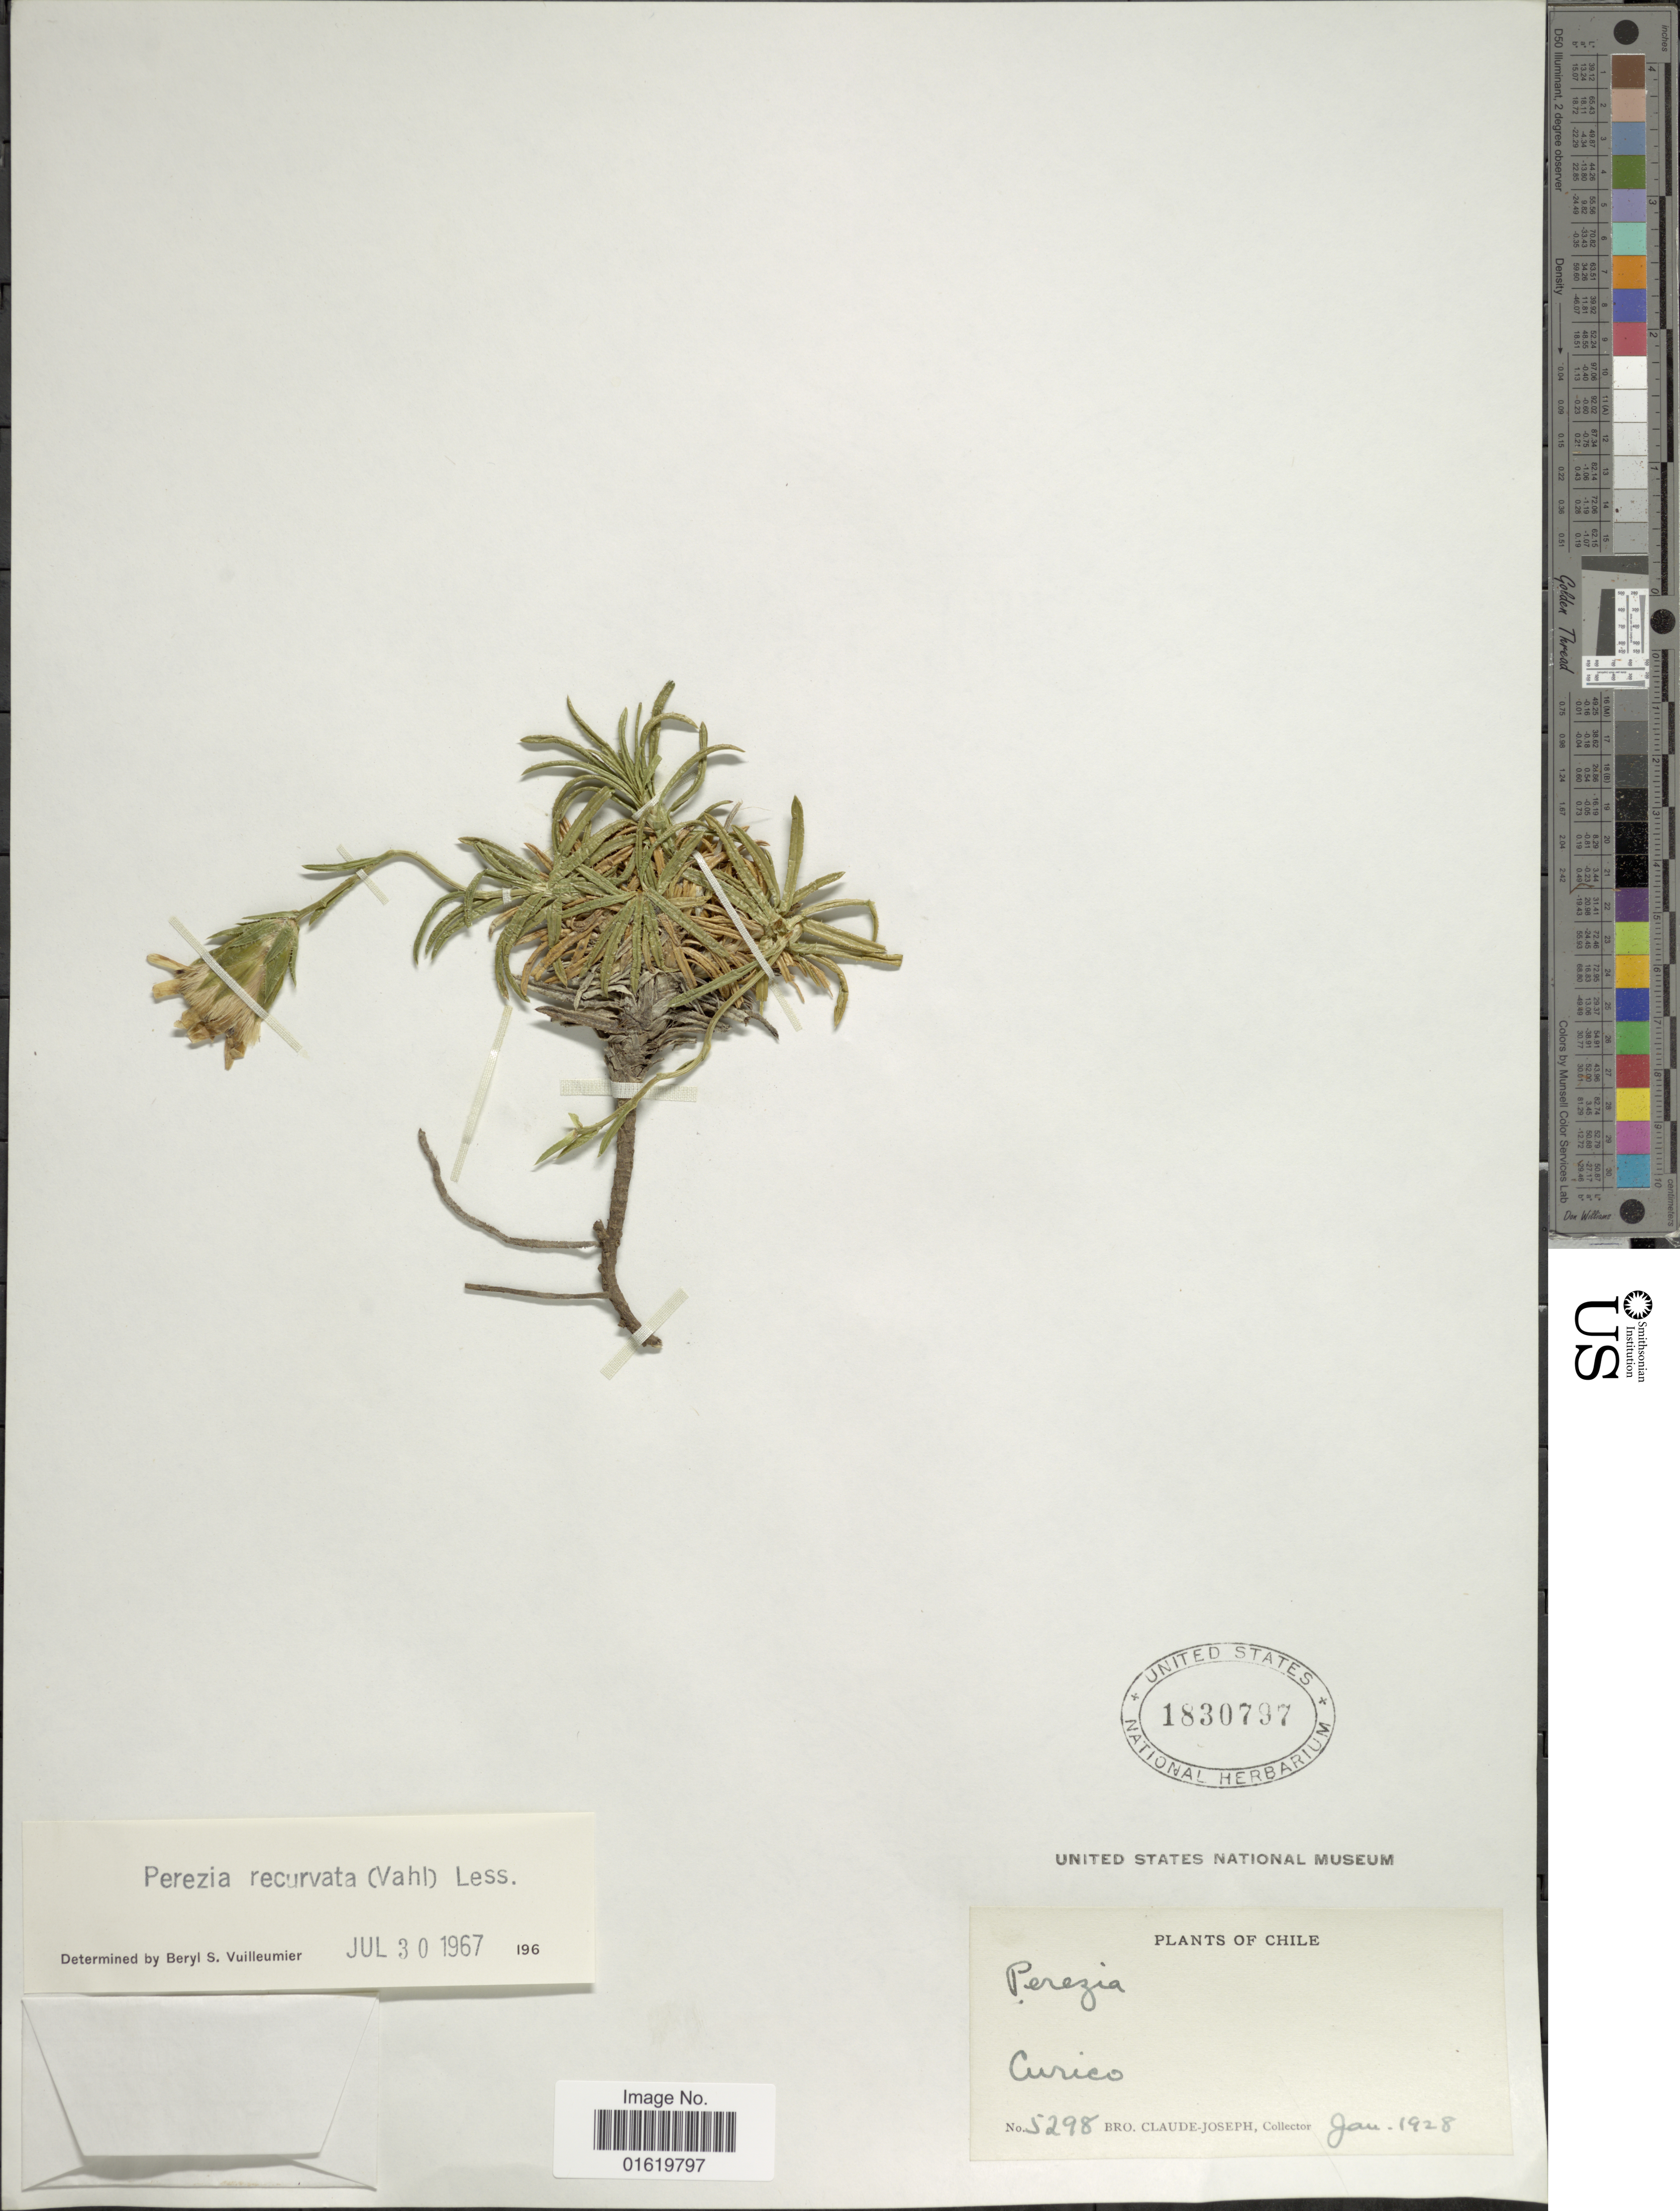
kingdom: Plantae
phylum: Tracheophyta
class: Magnoliopsida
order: Asterales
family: Asteraceae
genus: Perezia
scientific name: Perezia recurvata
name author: Less.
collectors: Bro. Claude-Joseph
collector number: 5298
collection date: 1928-01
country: Chile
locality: Curico.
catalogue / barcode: US 1830797